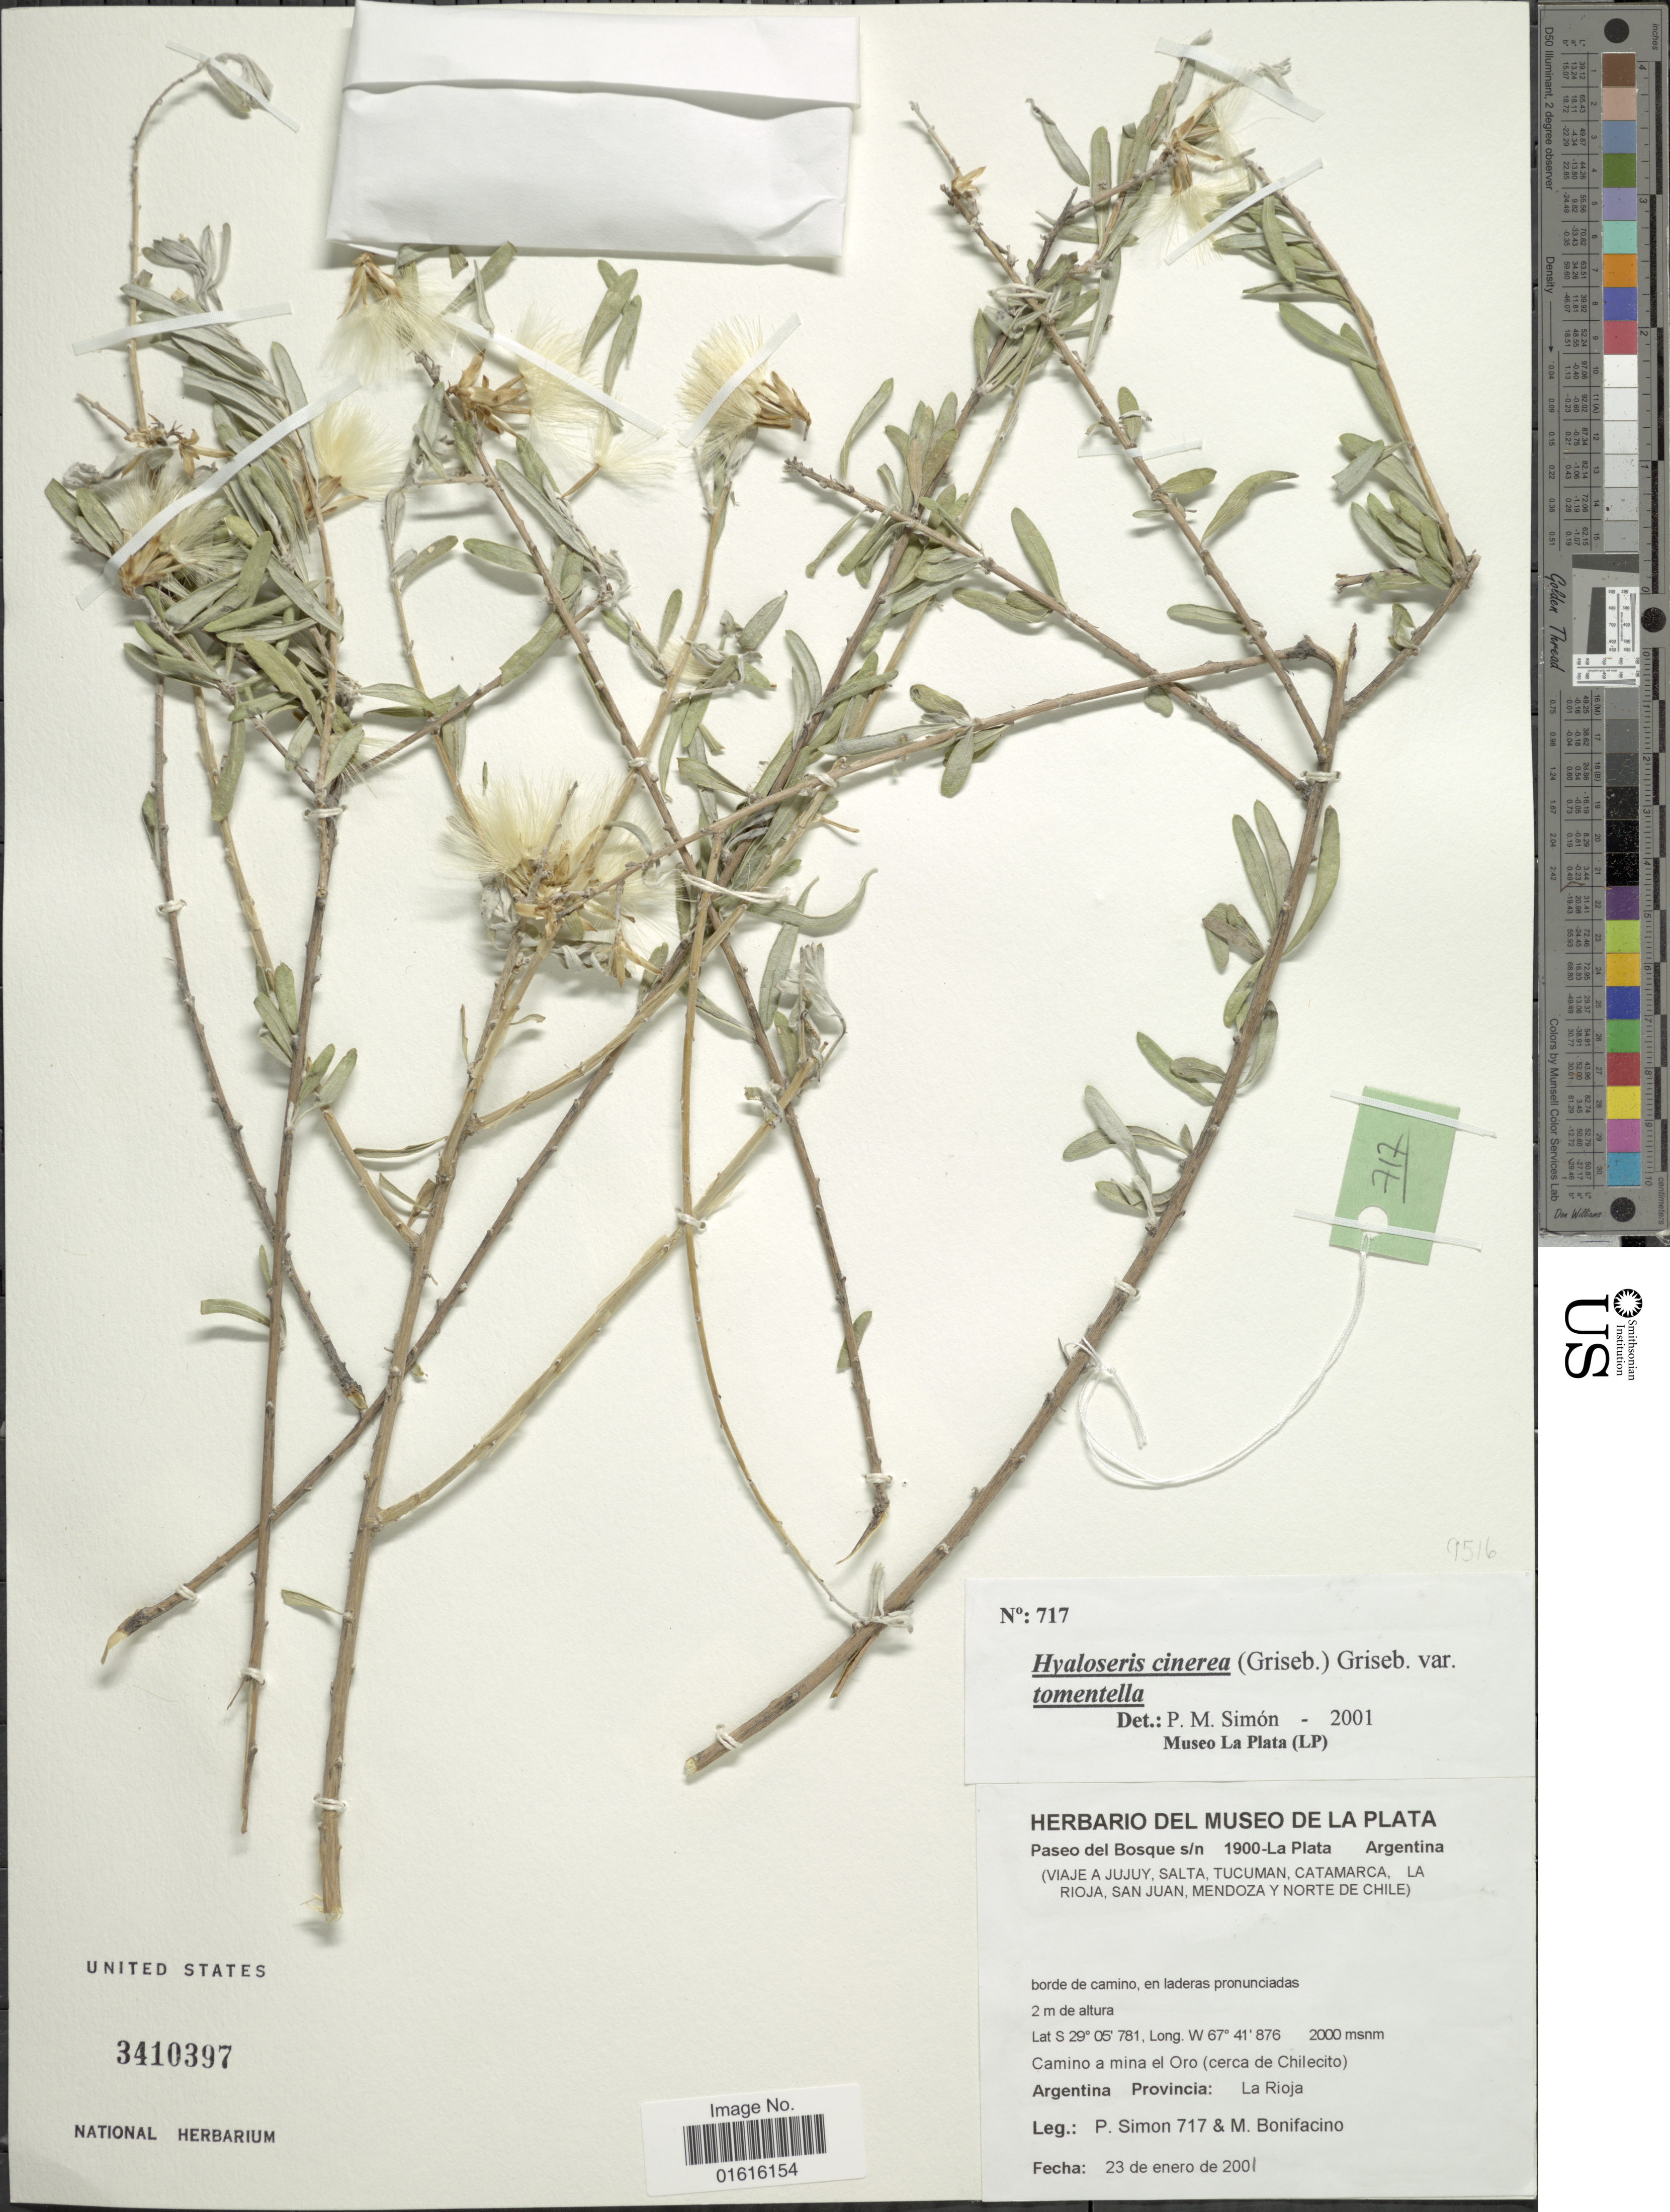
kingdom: Plantae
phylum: Tracheophyta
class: Magnoliopsida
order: Asterales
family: Asteraceae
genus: Hyaloseris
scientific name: Hyaloseris cinerea var. tomentella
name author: Griseb.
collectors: P. Simon & M. Bonifacino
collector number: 717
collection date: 2001-01-23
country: Argentina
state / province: La Rioja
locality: Paseo del Bosque s/n 1900-La Plata, Camino a mina el Orco (cerca de Chilecito) [unsure placement]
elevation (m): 2000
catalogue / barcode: US 3410397